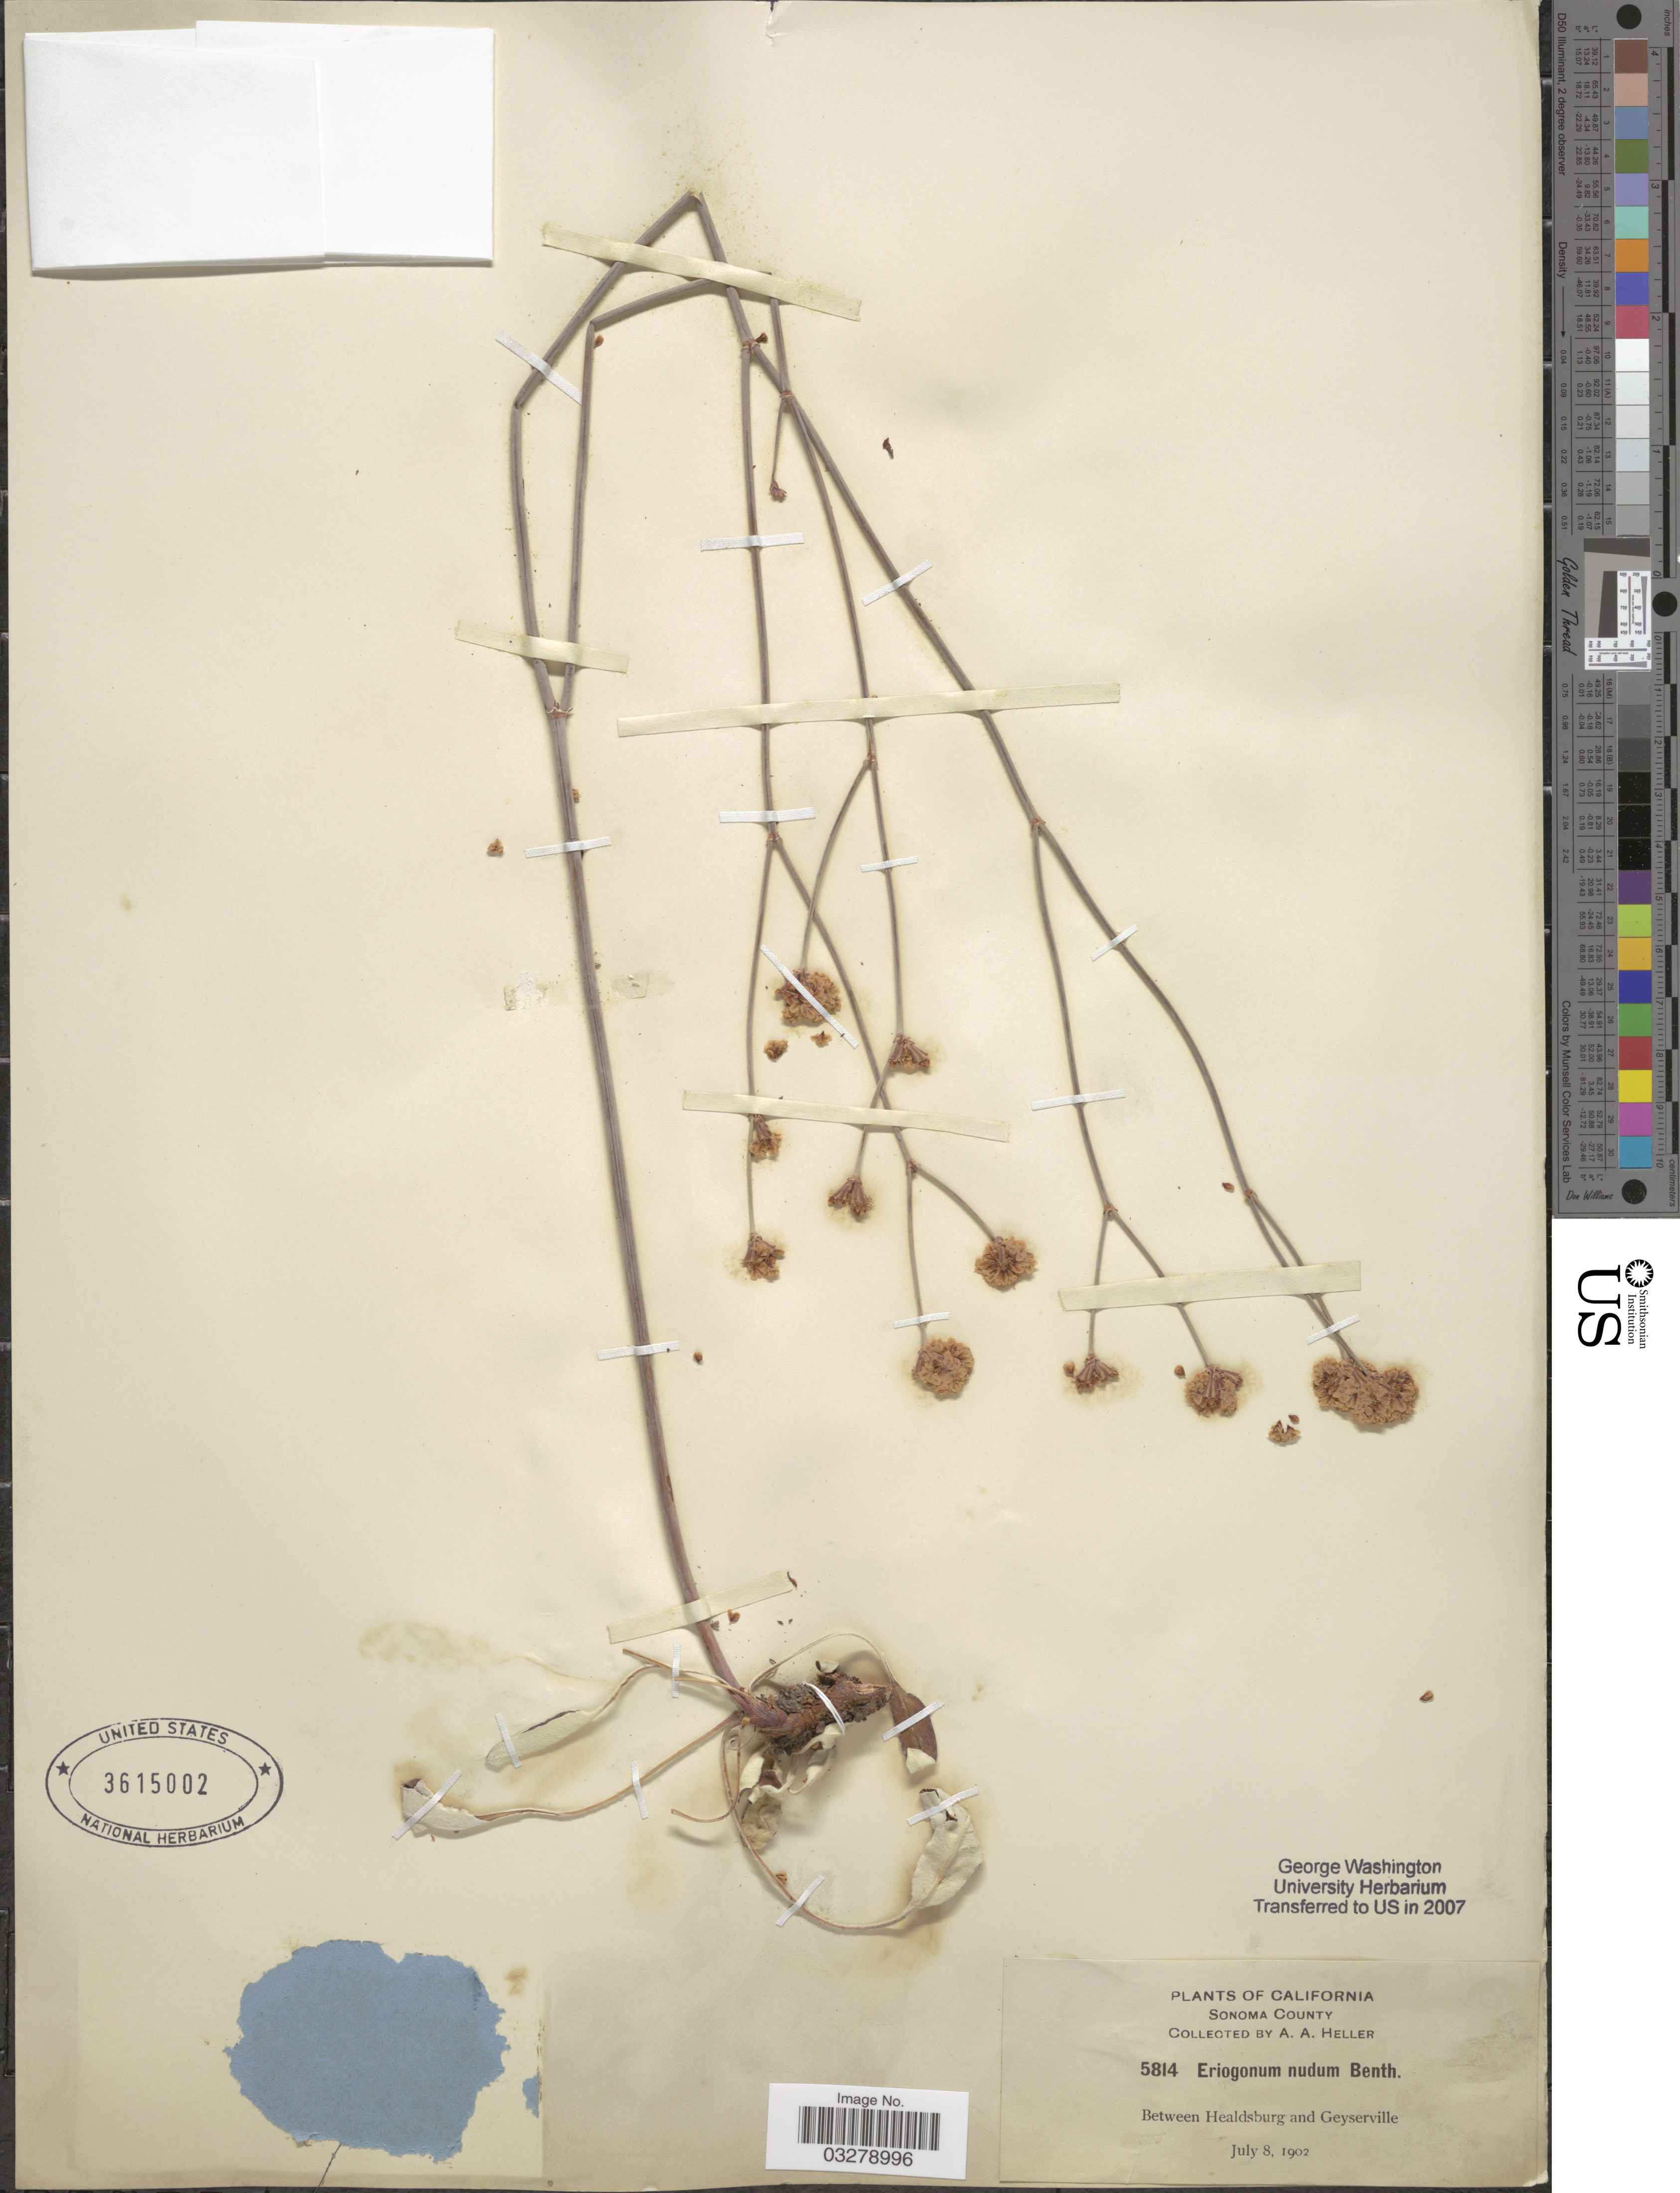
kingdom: Plantae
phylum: Tracheophyta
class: Magnoliopsida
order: Caryophyllales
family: Polygonaceae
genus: Eriogonum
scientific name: Eriogonum nudum var. nudum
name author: Douglas ex Benth.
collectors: A. A. Heller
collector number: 5814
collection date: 1902-07-08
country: United States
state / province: California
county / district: Sonoma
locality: Sonoma County, Between Healdsburg and Geyserville.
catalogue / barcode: US 3615002